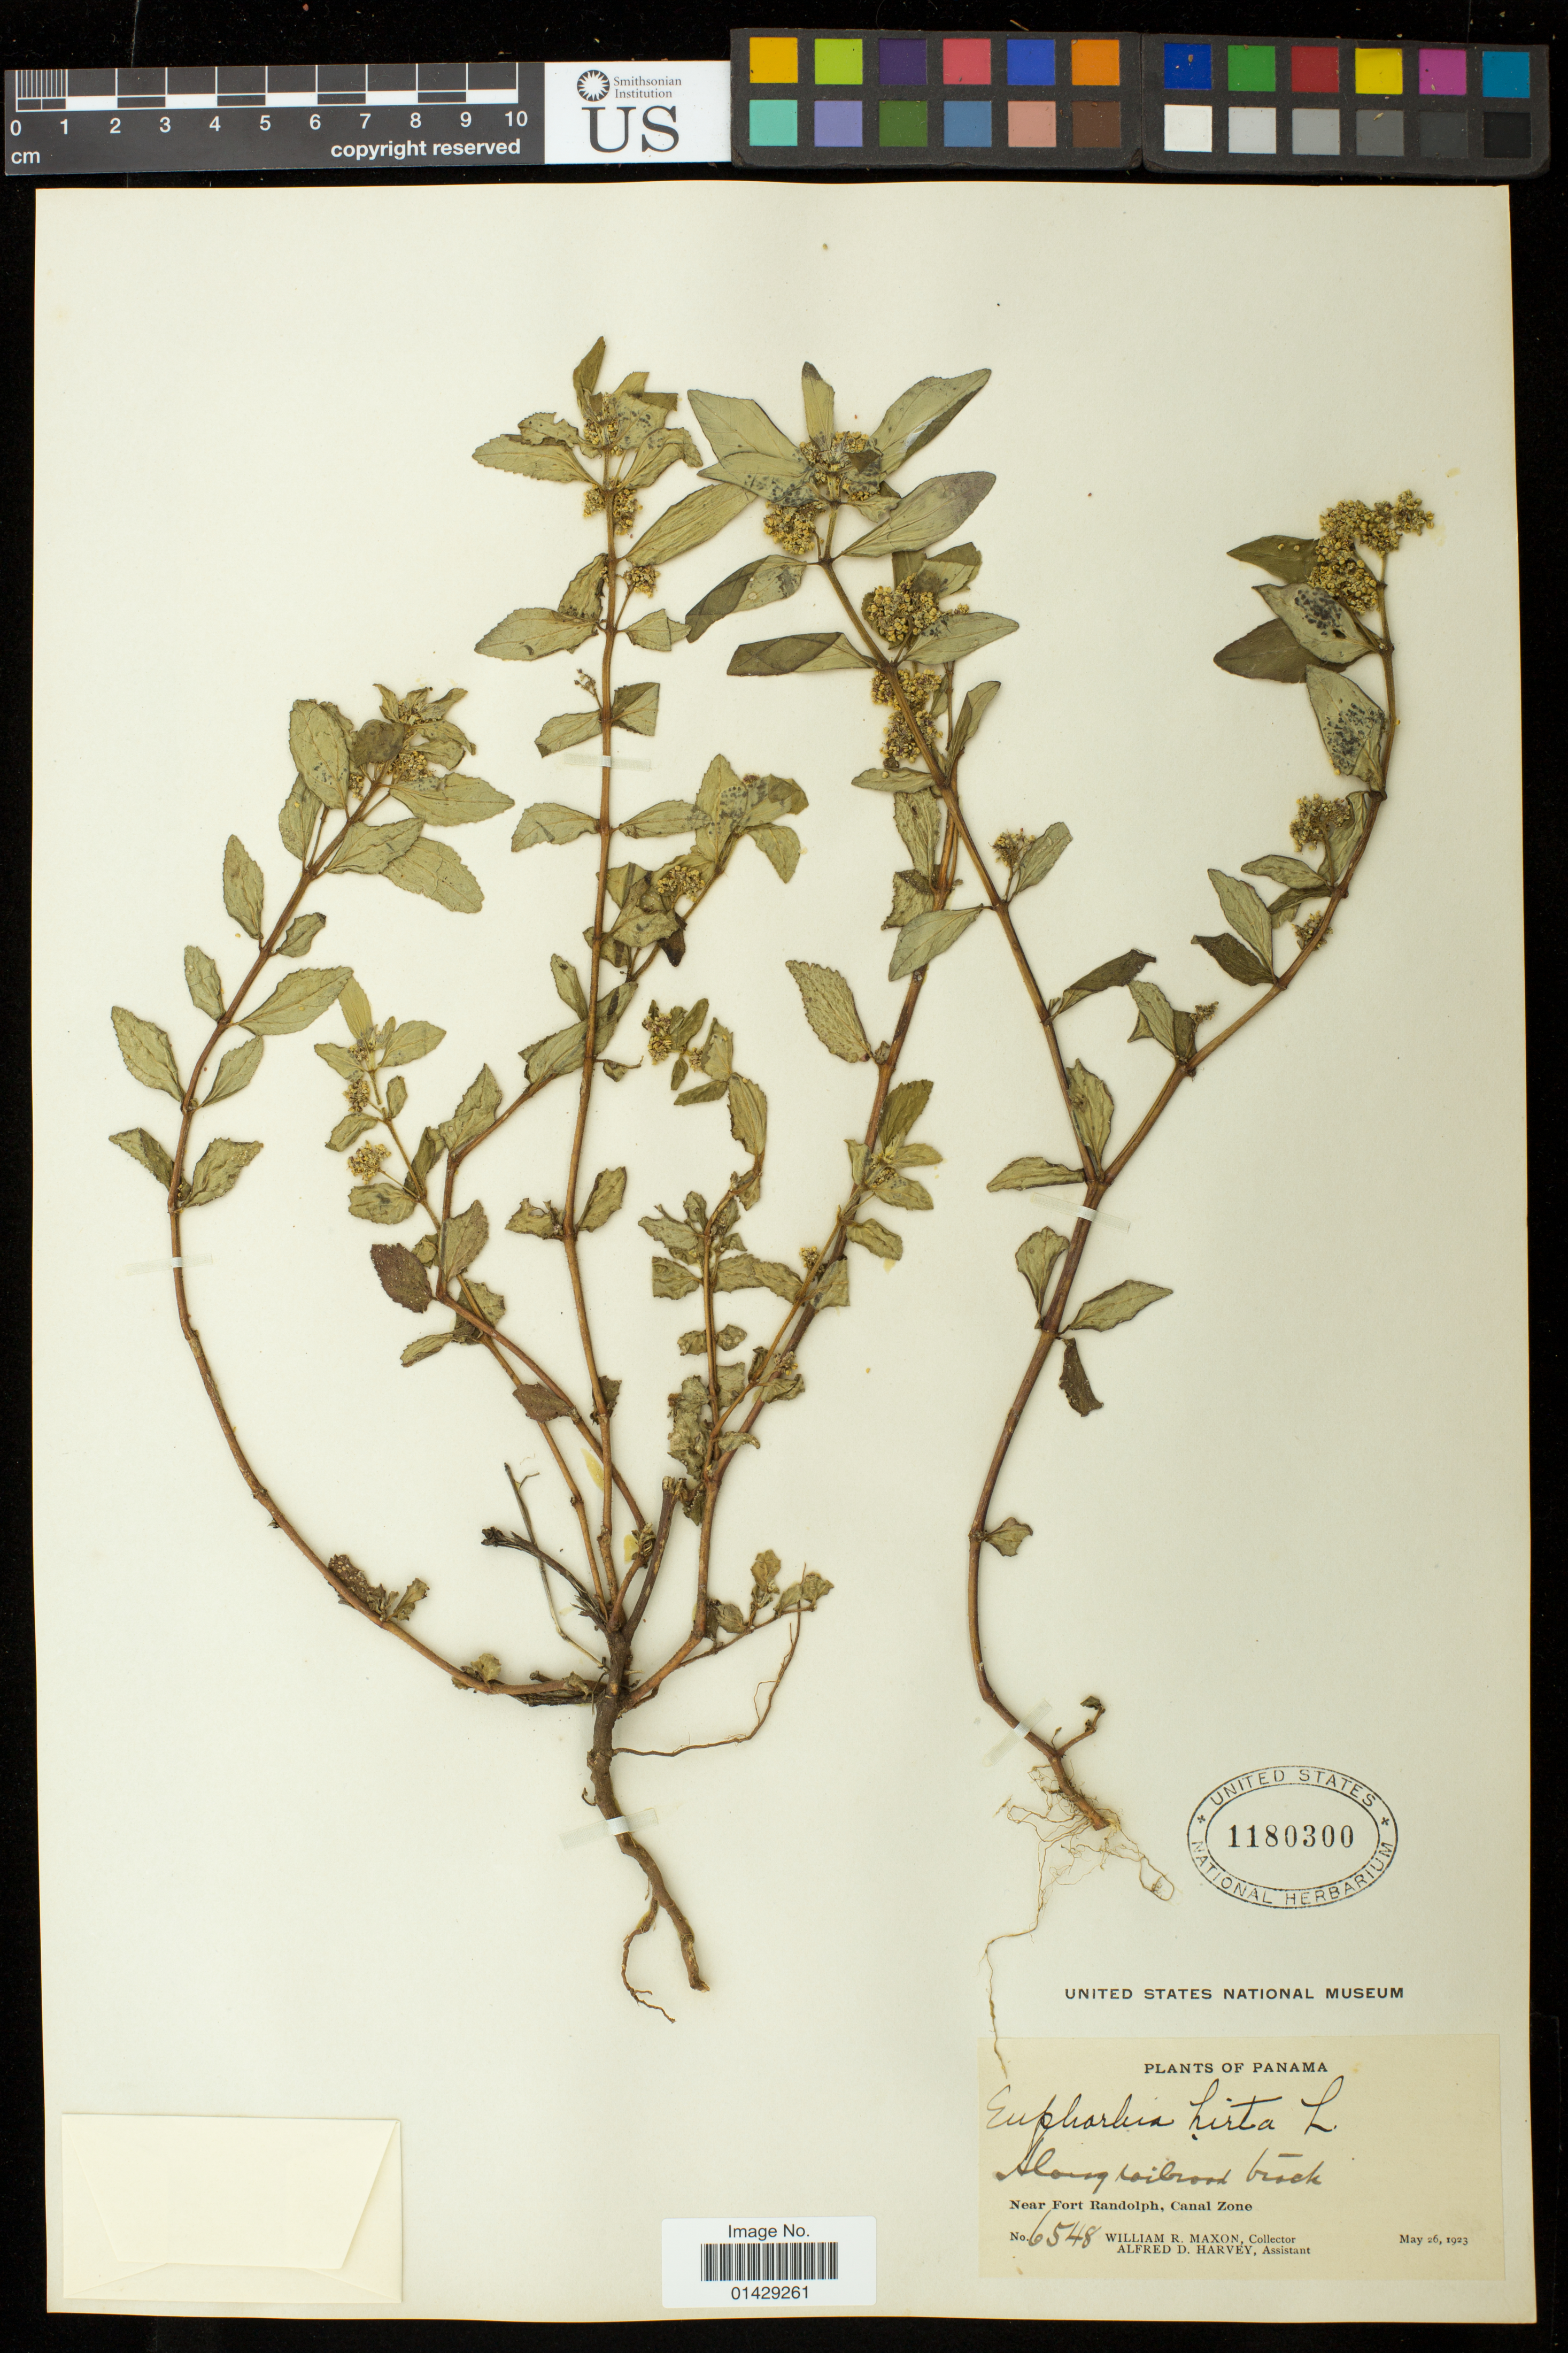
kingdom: Plantae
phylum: Tracheophyta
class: Magnoliopsida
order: Malpighiales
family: Euphorbiaceae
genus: Euphorbia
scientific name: Euphorbia hirta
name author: L.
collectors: W. R. Maxon & A. D. Harvey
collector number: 6548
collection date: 1923-05-26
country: Panama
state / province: Colón / Panamá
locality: Along railroad track. Near Fort Randolph, Canal Zone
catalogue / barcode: US 1180300